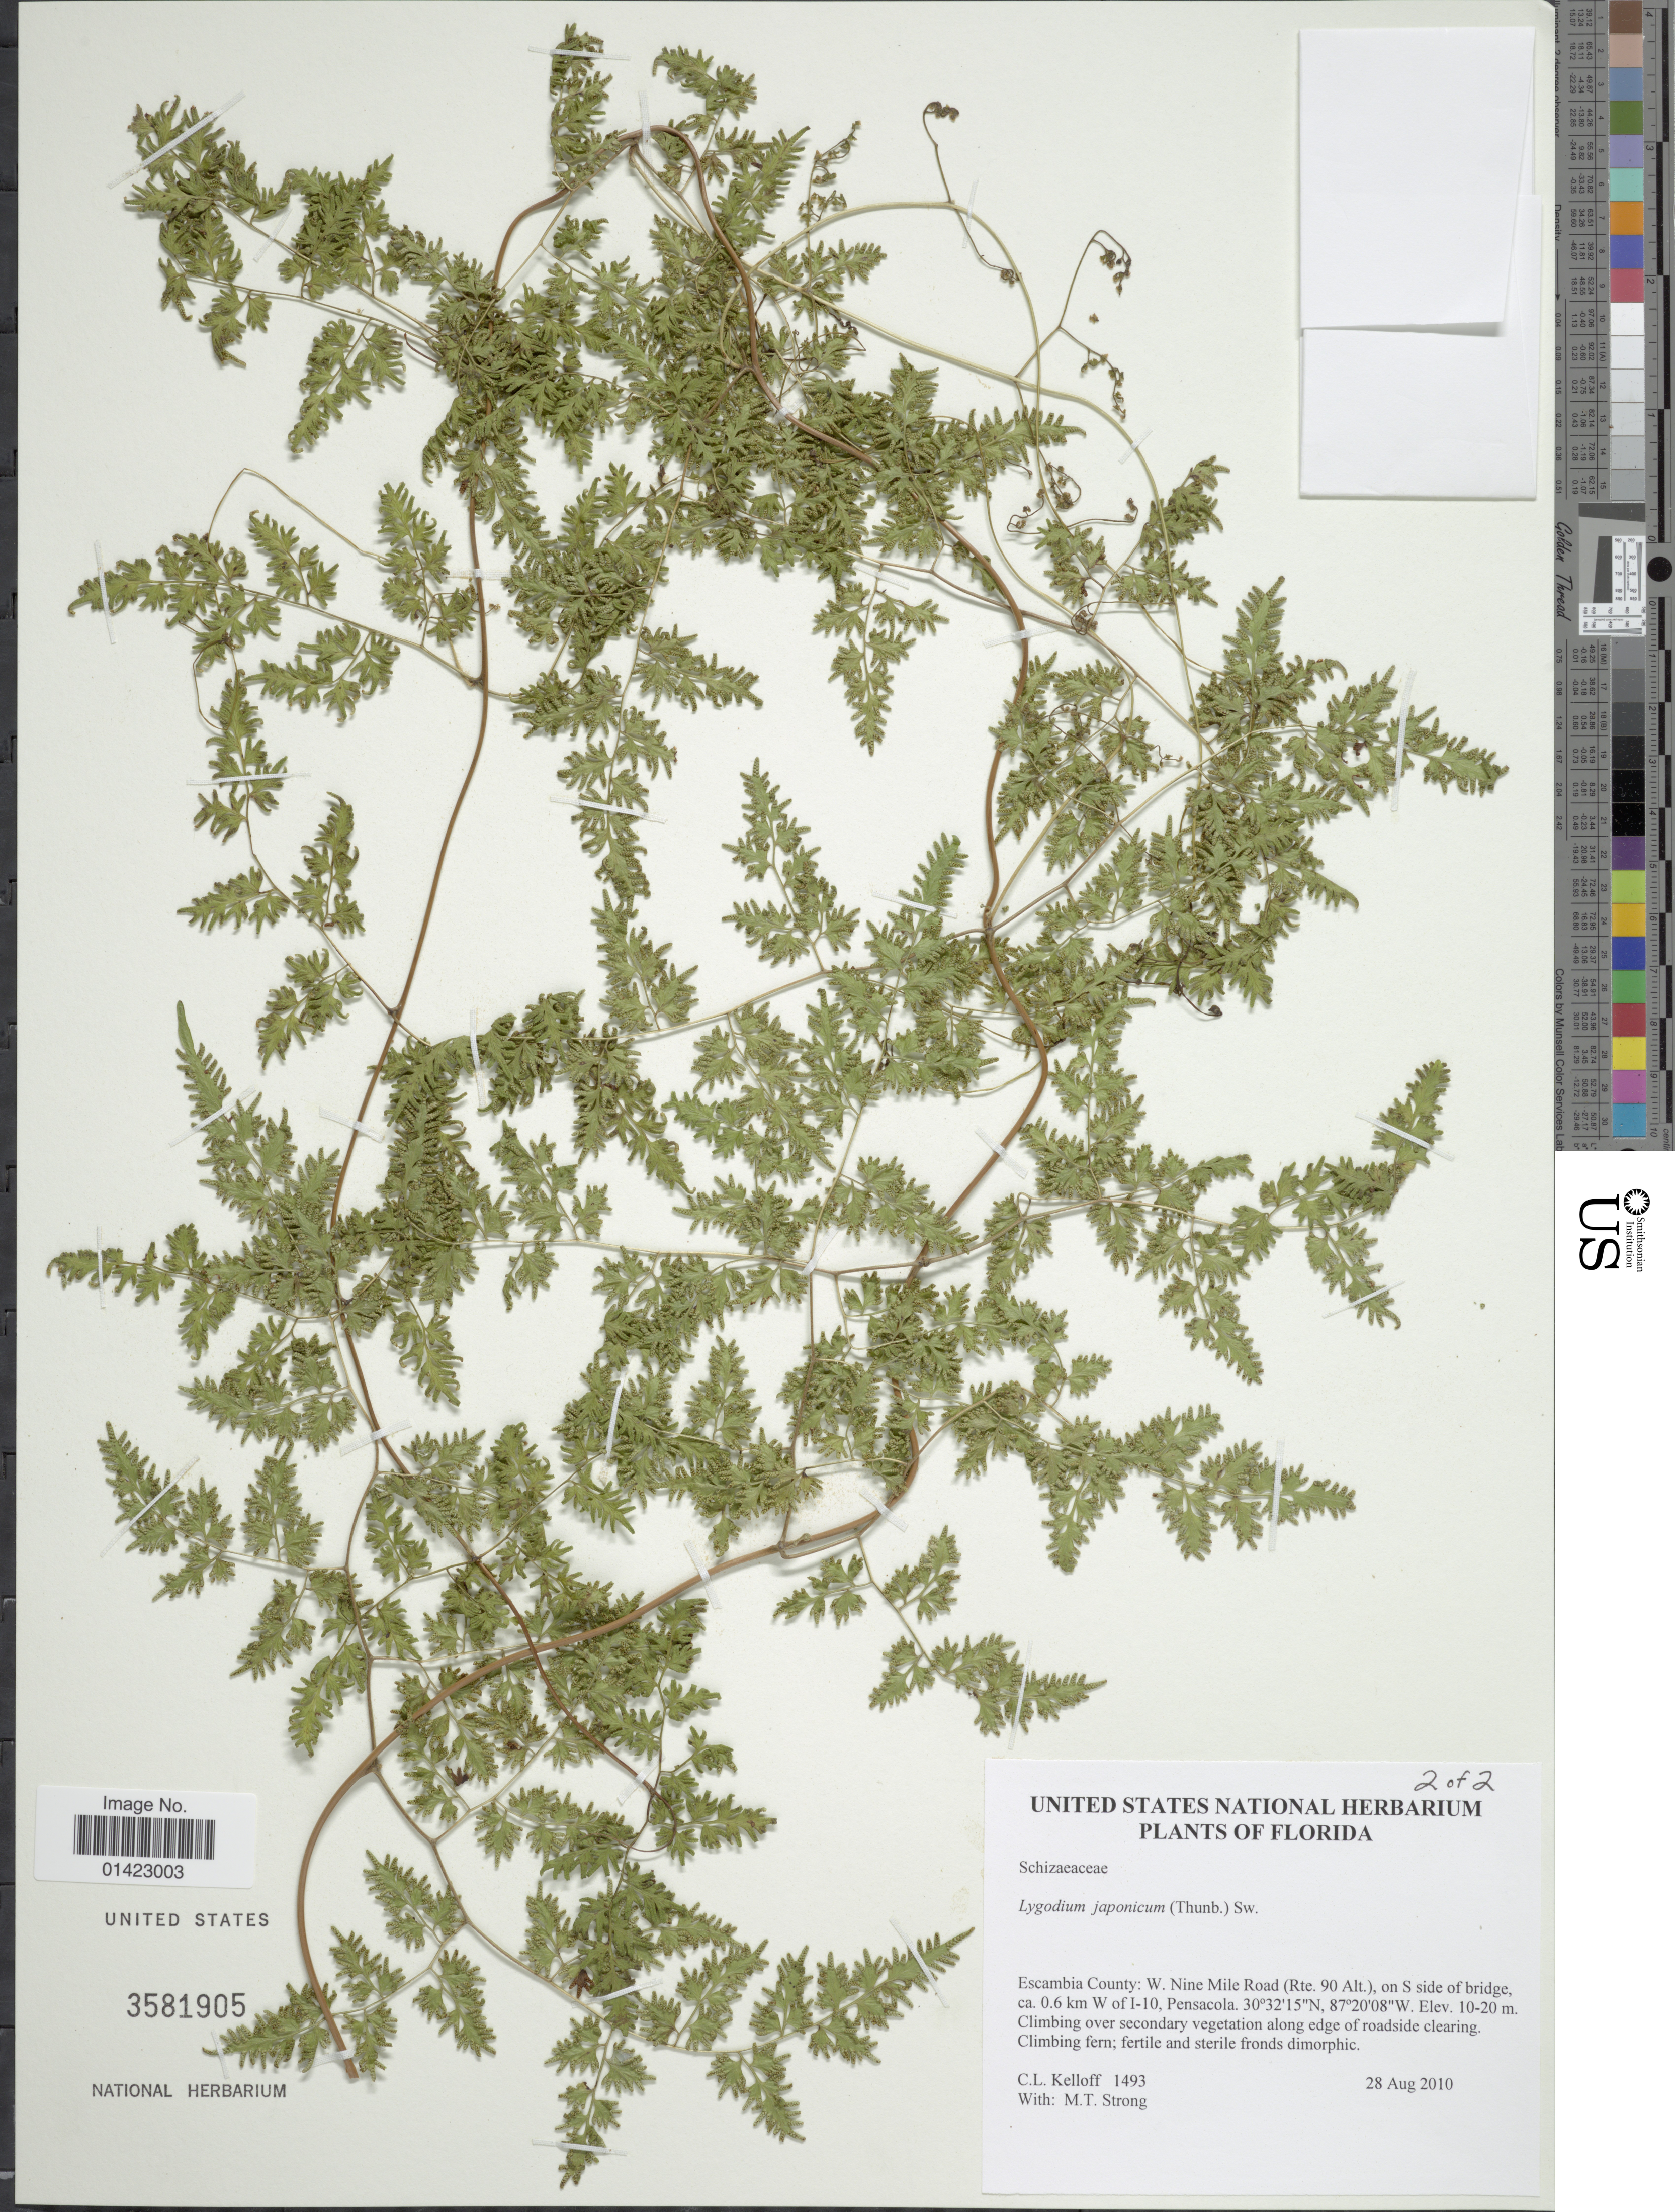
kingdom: Plantae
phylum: Tracheophyta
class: Polypodiopsida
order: Schizaeales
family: Lygodiaceae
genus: Lygodium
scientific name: Lygodium japonicum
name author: (Thunb.) Sw.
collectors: C. L. Kelloff & M. T. Strong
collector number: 1493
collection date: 2010-08-28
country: United States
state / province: Florida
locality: Florida, Escambia County: W. Nine Mile Road(Rte. 90 Alt., on S side of bridge, ca. 0.6km W of 1-10, Pensacola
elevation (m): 10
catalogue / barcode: US 3581905